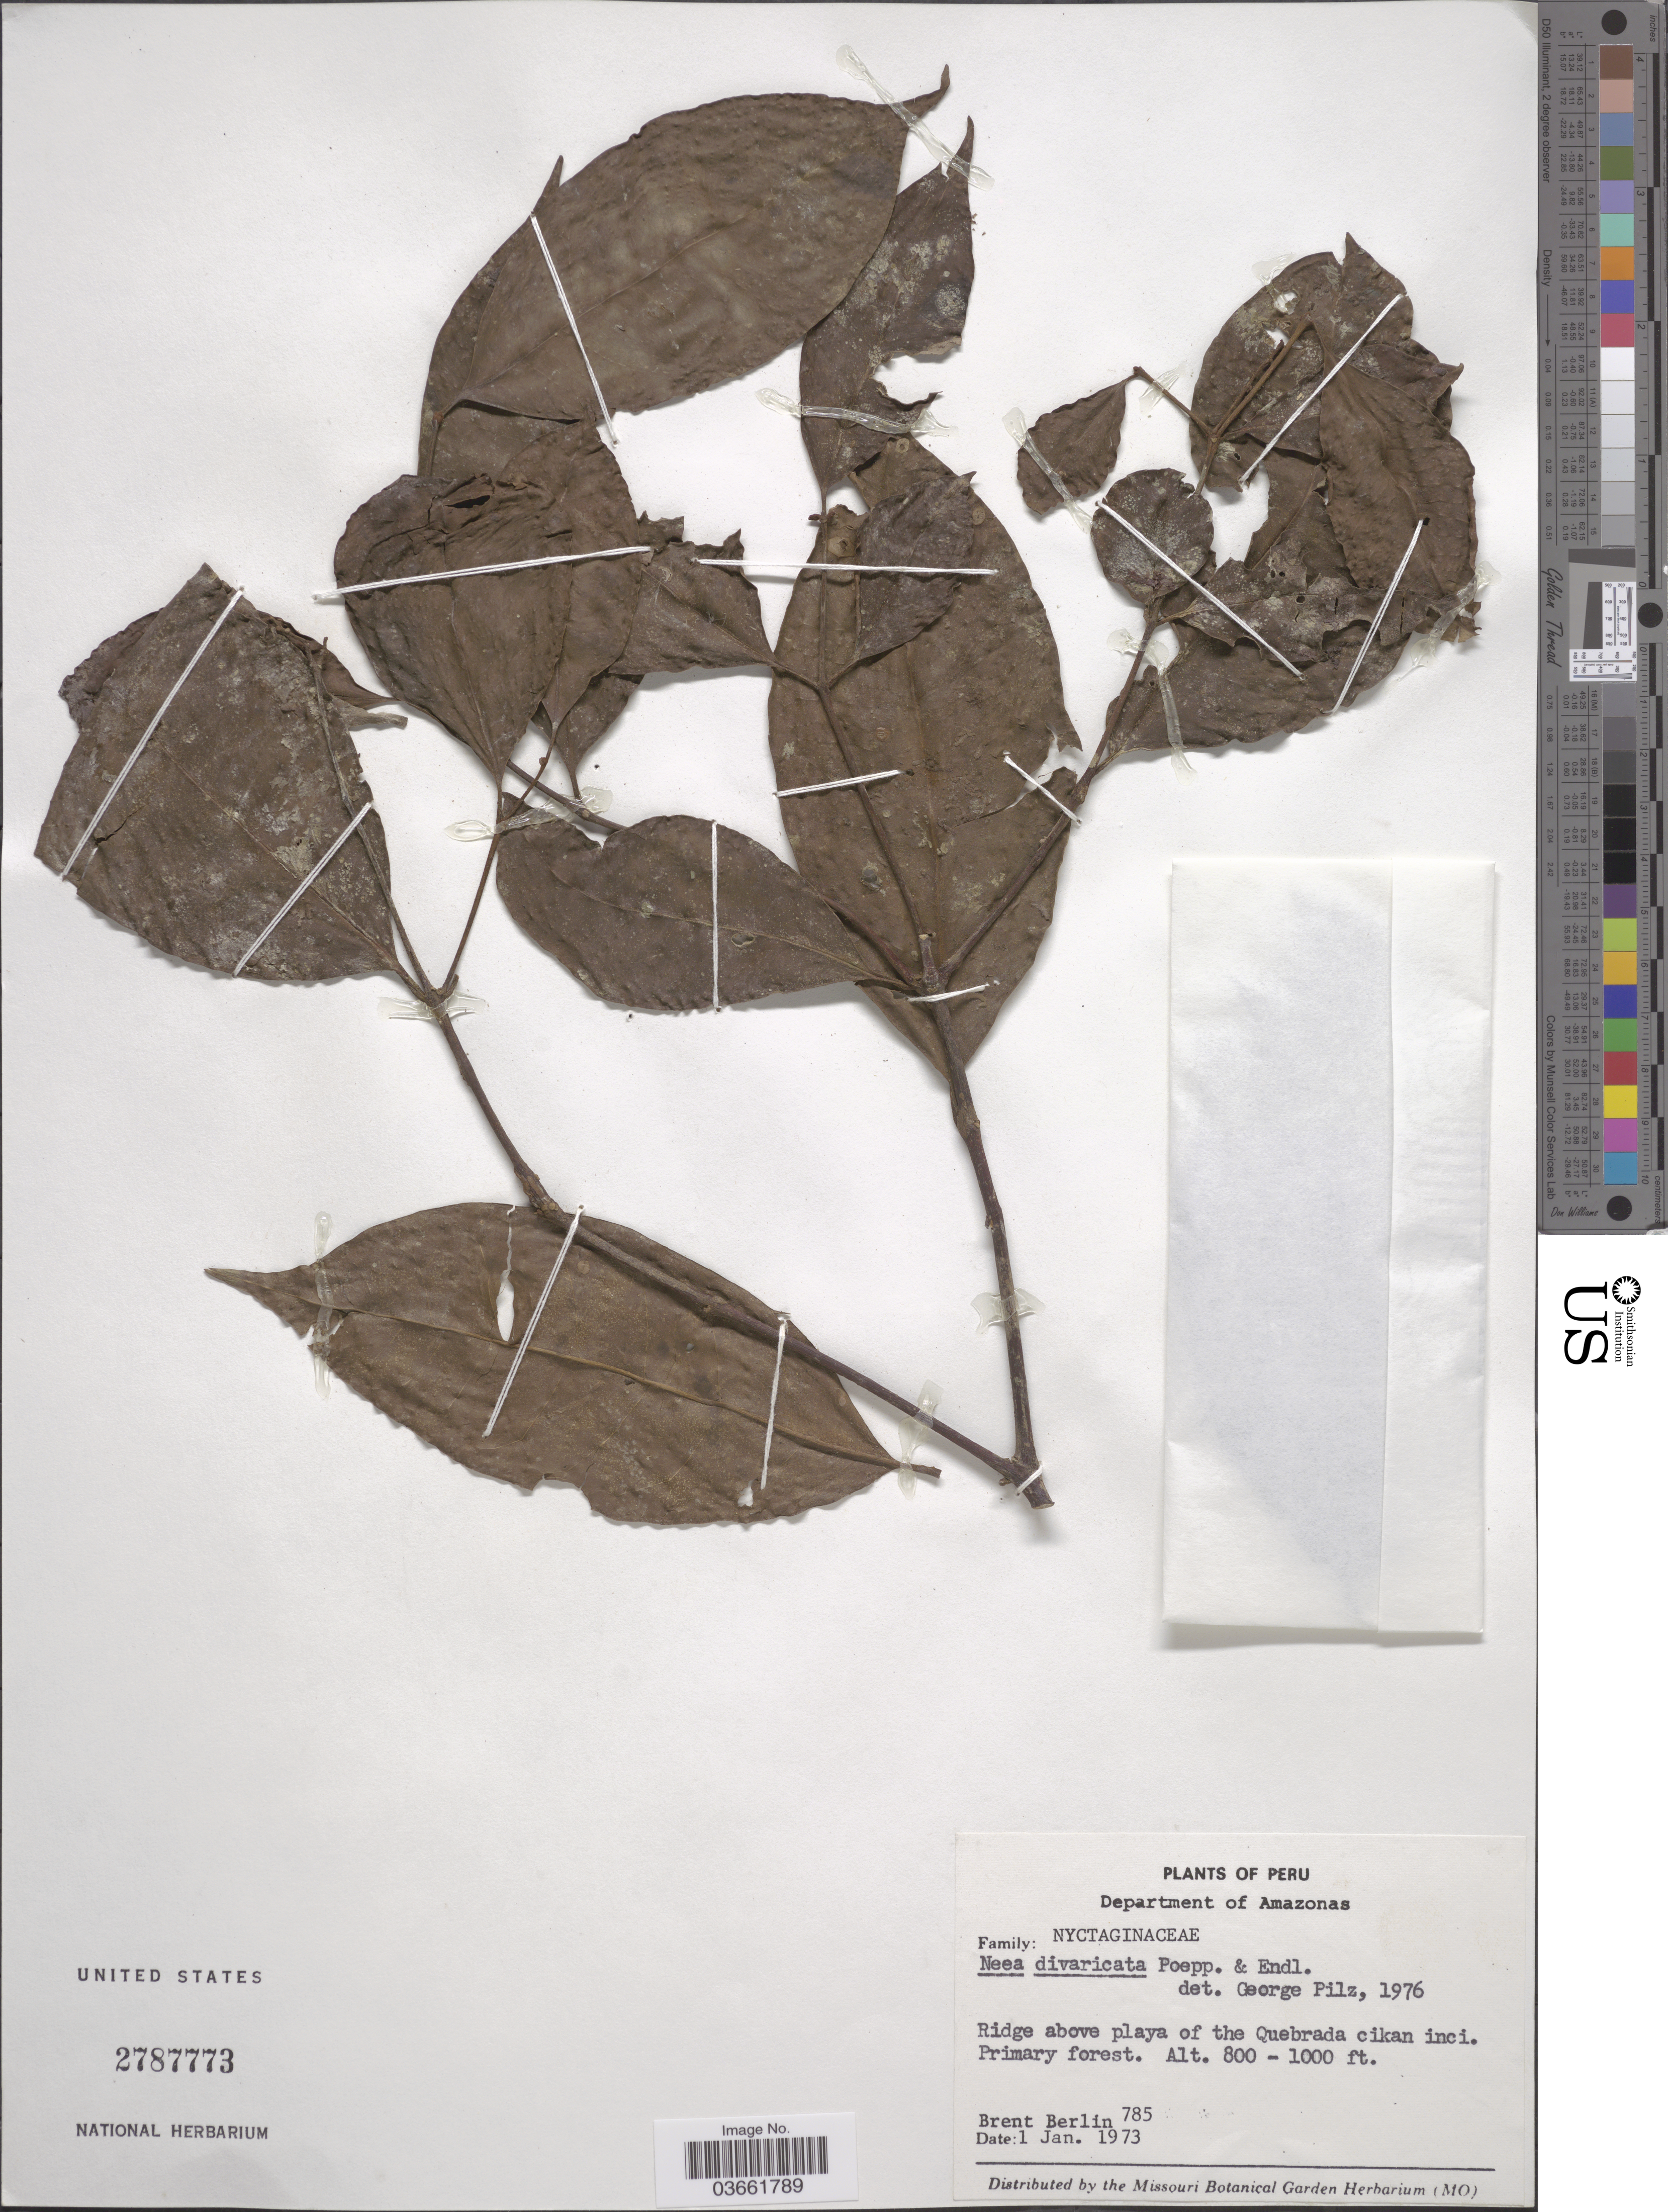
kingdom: Plantae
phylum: Tracheophyta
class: Magnoliopsida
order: Caryophyllales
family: Nyctaginaceae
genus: Neea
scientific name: Neea oppositifolia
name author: Ruiz & Pav.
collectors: B. Berlin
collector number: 785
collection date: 1973-01-01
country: Peru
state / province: Amazonas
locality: Department of Amazonas. Ridge above playa of the Quebrada cikan inci. Primary forest.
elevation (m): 244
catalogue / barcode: US 2787773